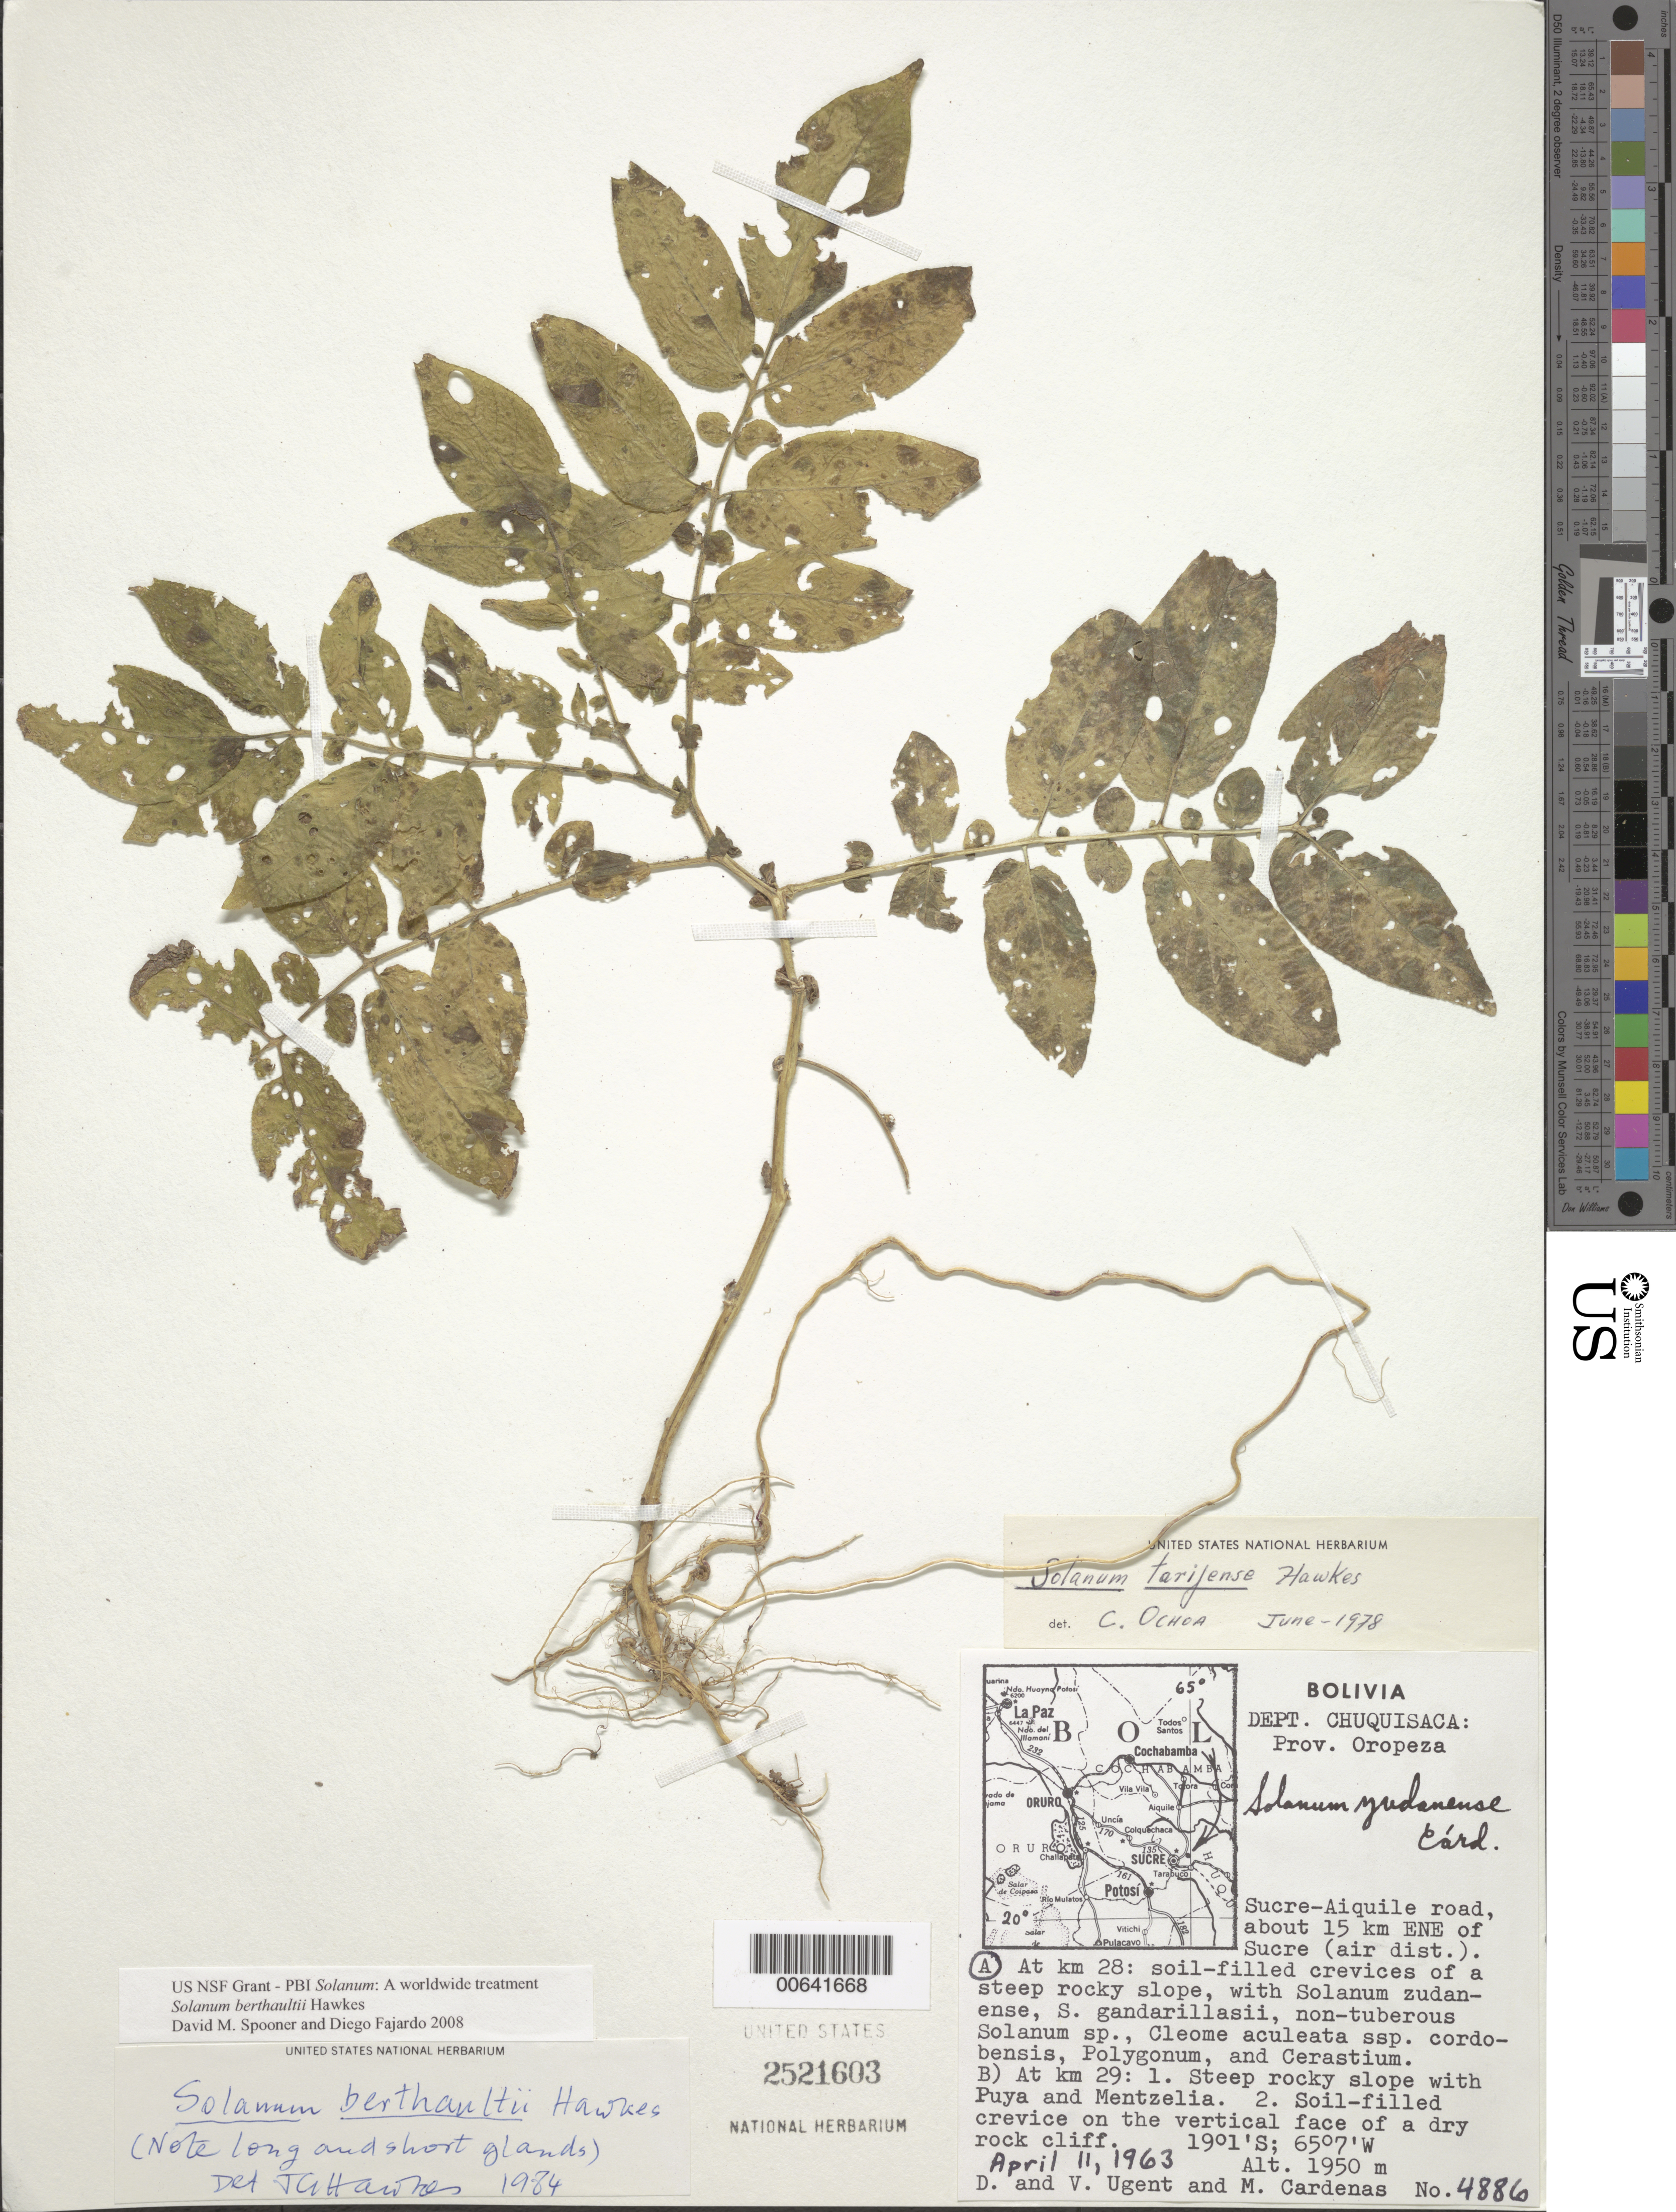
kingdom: Plantae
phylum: Tracheophyta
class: Magnoliopsida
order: Solanales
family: Solanaceae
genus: Solanum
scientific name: Solanum berthaultii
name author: Hawkes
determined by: Hawkes, J. G.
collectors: D. Urgent, U. Urgent & M. Cárdenas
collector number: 4886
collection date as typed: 04 Nov 1963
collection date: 1963-04-11 or 1963-11-04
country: Bolivia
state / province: Chuquisaca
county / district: Oropeza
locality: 15 km ENEde Sucre (air Dist.), Ruta Sucre - Aiquile.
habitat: Laderas rocosas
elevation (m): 1950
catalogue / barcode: US 2521603